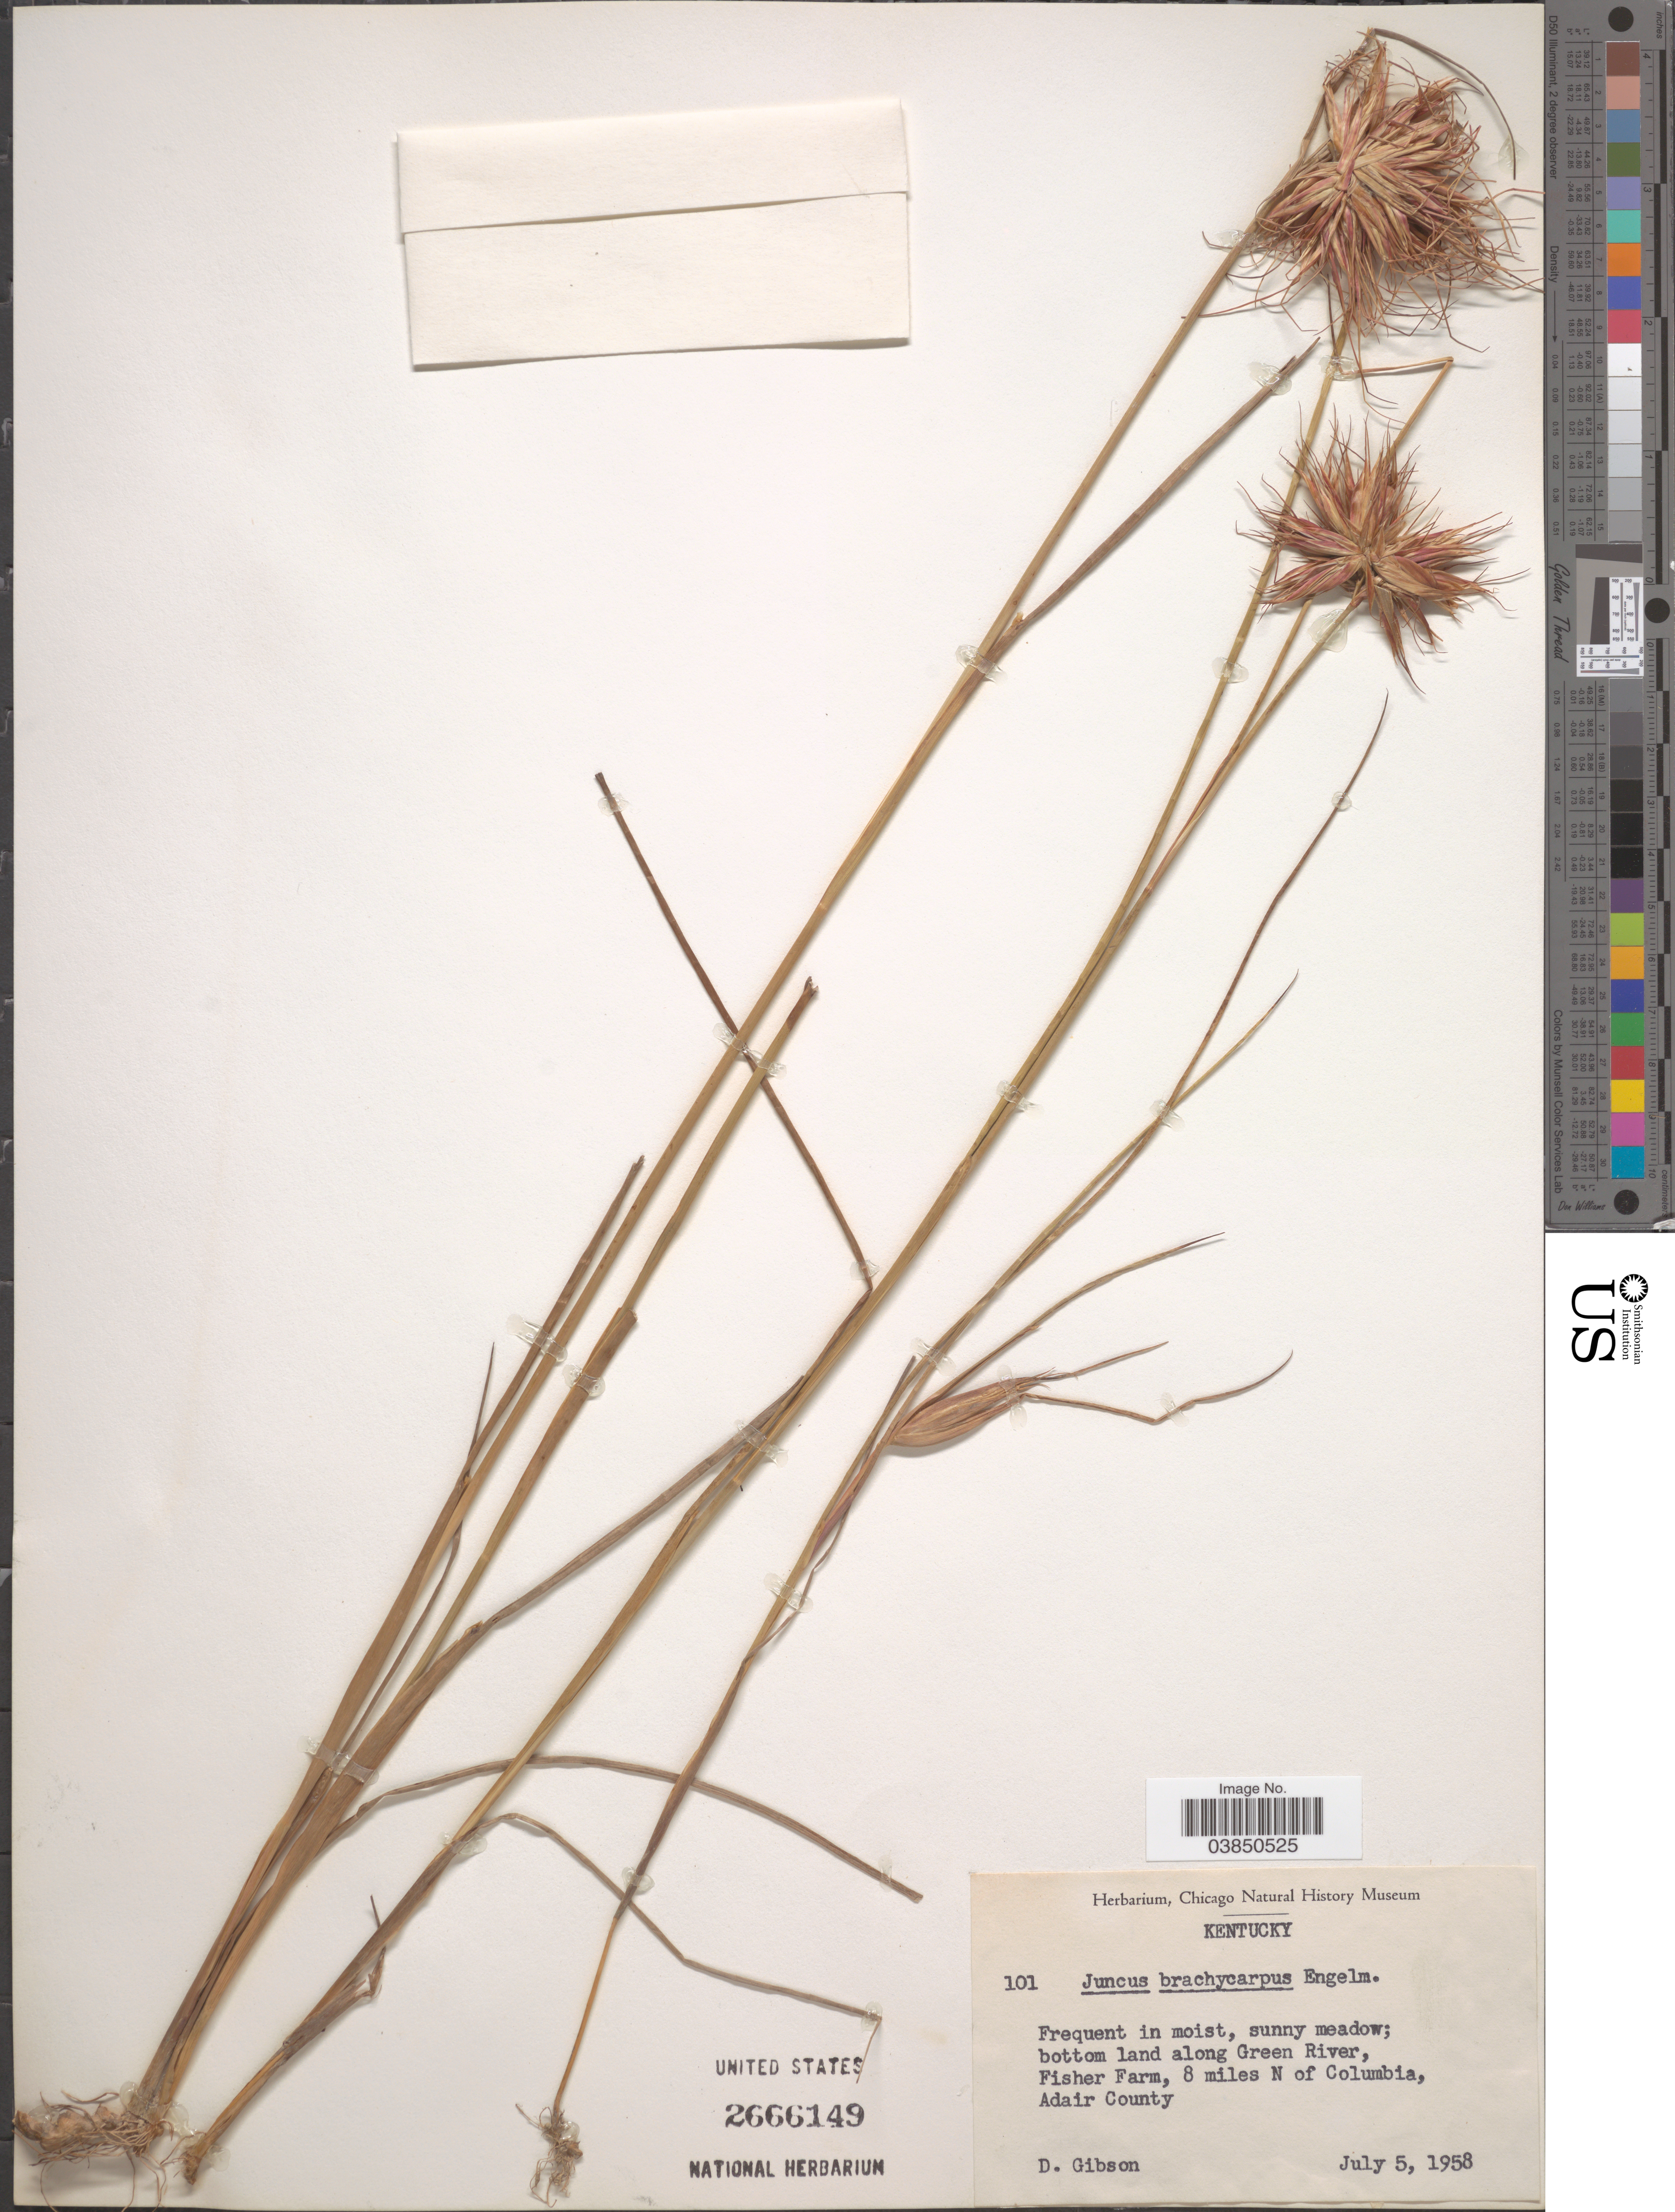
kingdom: Plantae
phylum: Tracheophyta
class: Liliopsida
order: Poales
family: Juncaceae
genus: Juncus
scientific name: Juncus brachycarpus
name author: Engelm.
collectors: D. Gibson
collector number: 101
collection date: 1958-07-05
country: United States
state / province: Kentucky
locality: Bottom land along Green River, Fisher Farm, 8 miles N of Columbia, Adair County.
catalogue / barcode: US 2666149